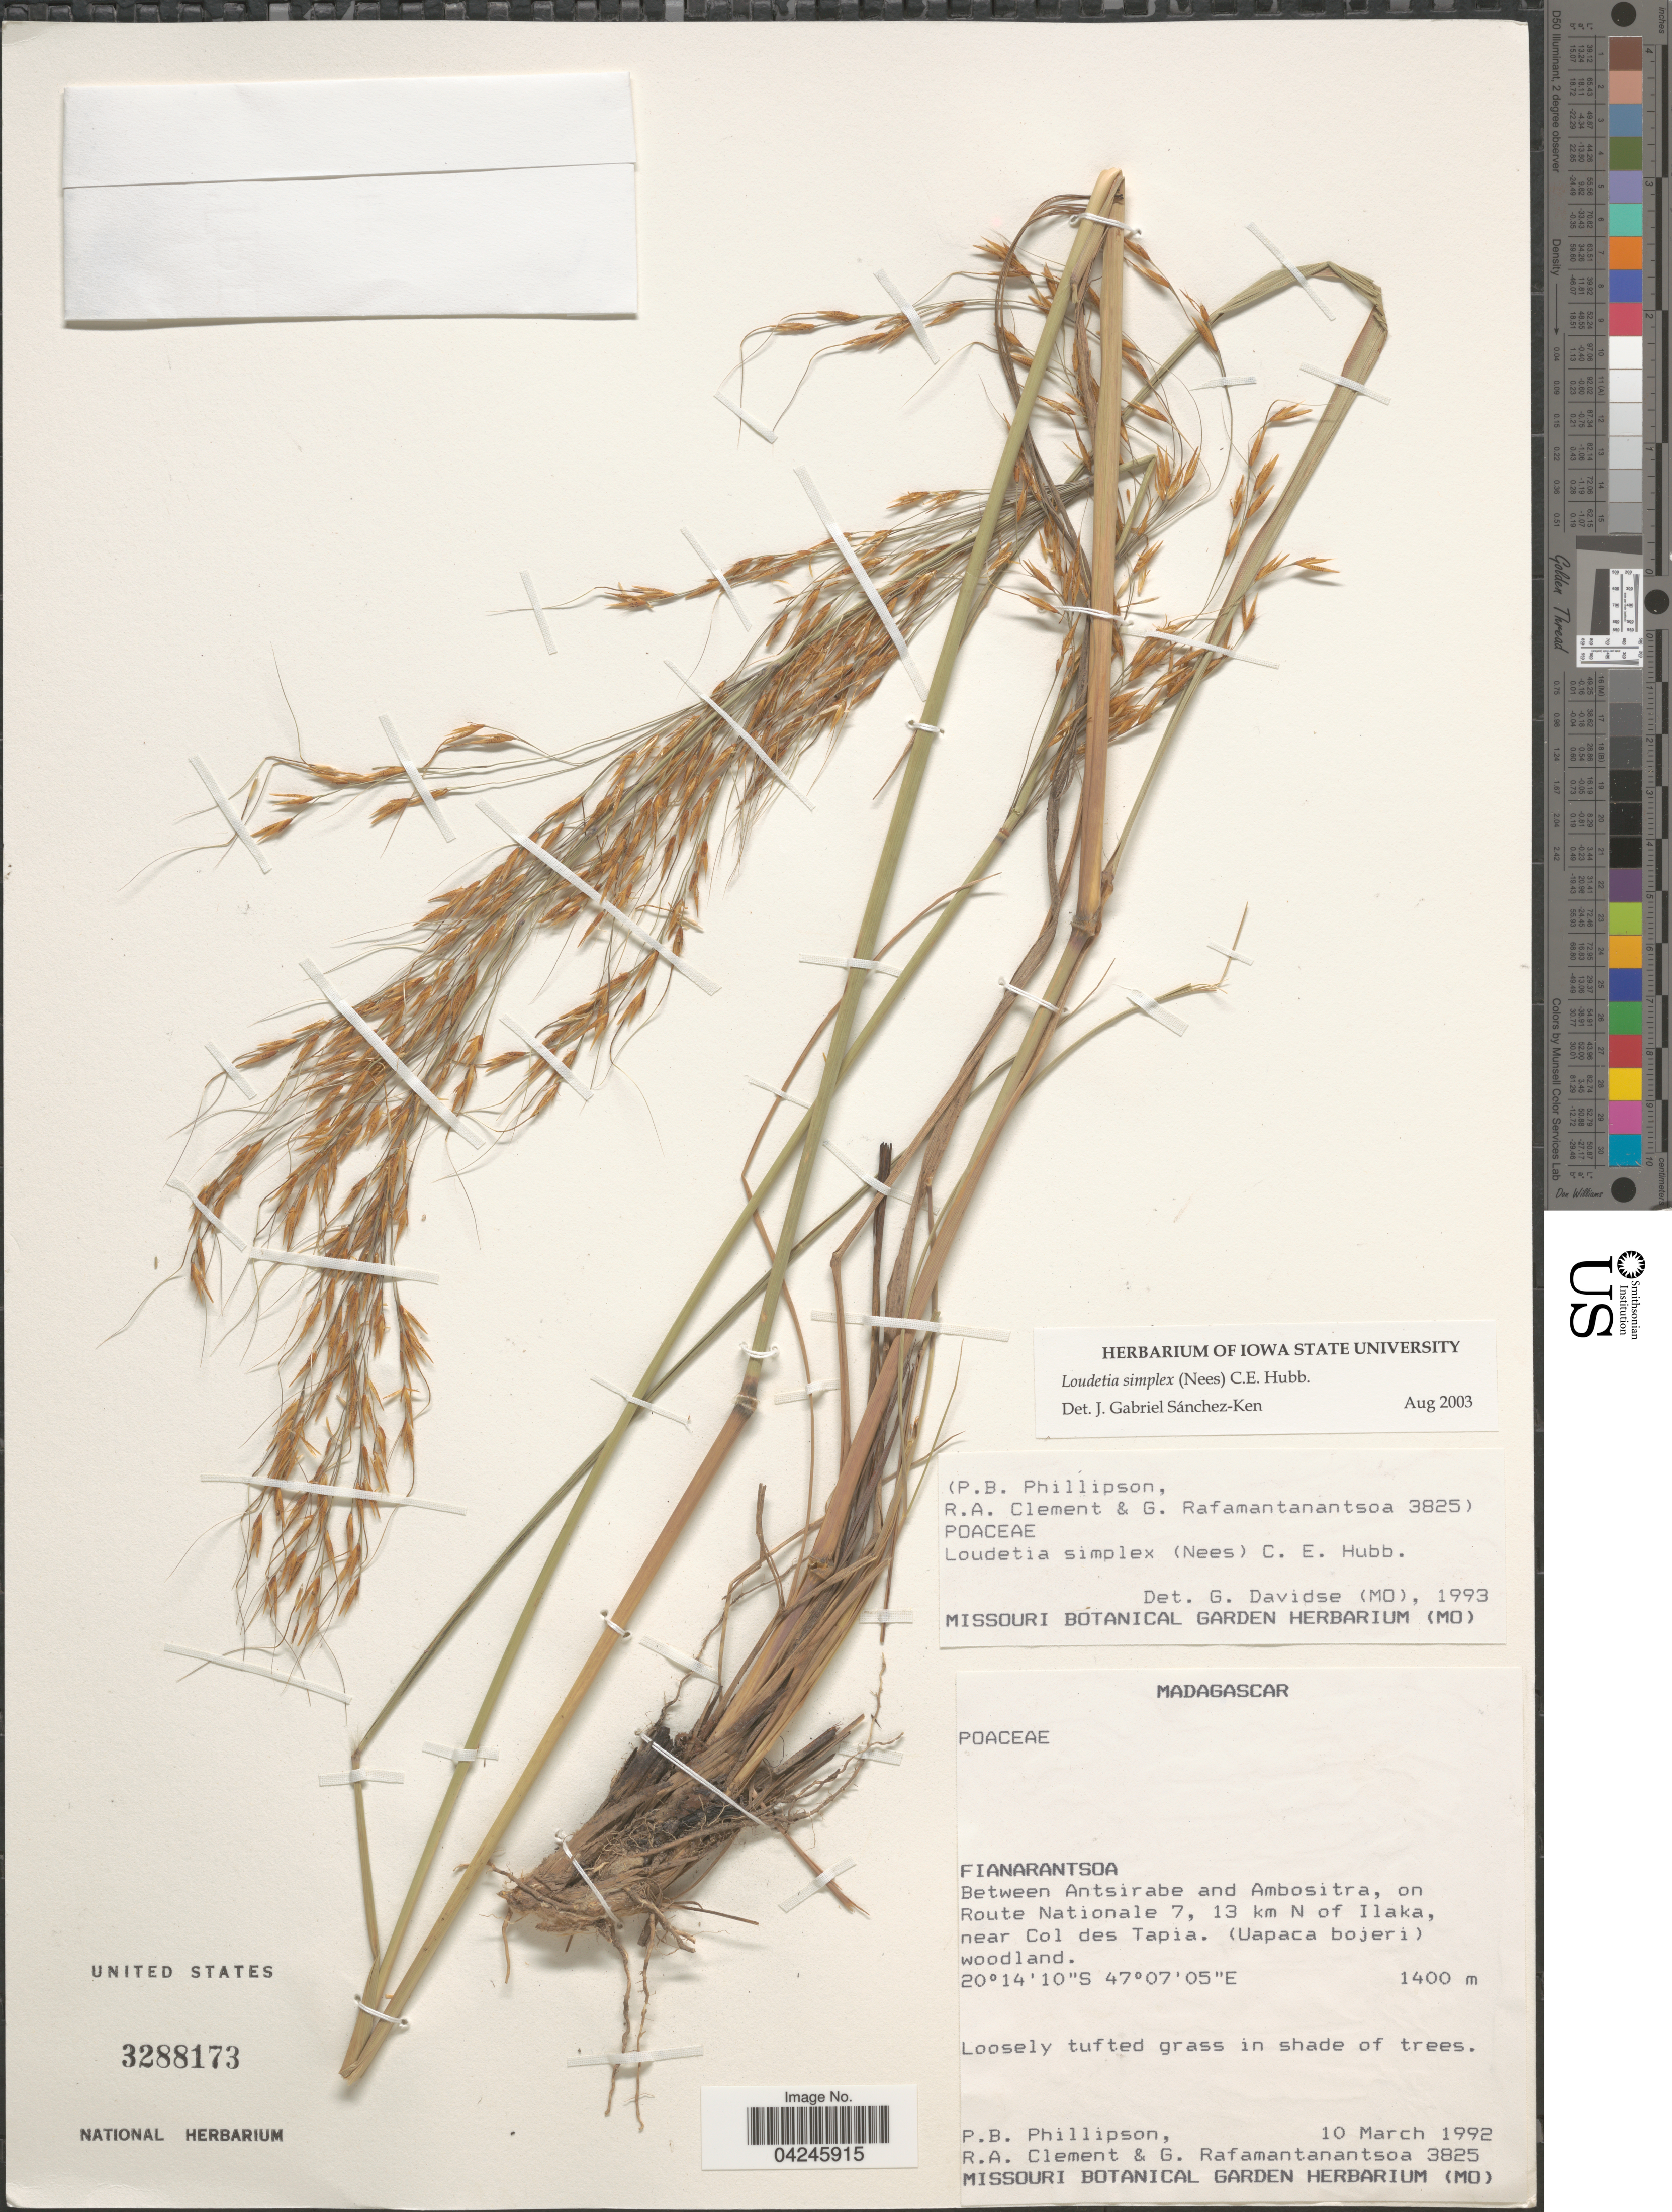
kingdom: Plantae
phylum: Tracheophyta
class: Liliopsida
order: Poales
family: Poaceae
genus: Loudetia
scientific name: Loudetia simplex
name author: (Nees) C.E. Hubb.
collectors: P. B. Phillipson, R. A.Clement & G. Rafamantanantsoa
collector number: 3825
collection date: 1992-03-10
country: Madagascar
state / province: Amoron'i Mania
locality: Between Antsirabe and Ambositra, on Route Nationale 7, 13 km N of Ilaka, near Col des Tapia. (Uapaca bojeri) woodland.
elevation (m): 1400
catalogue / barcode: US 3288173